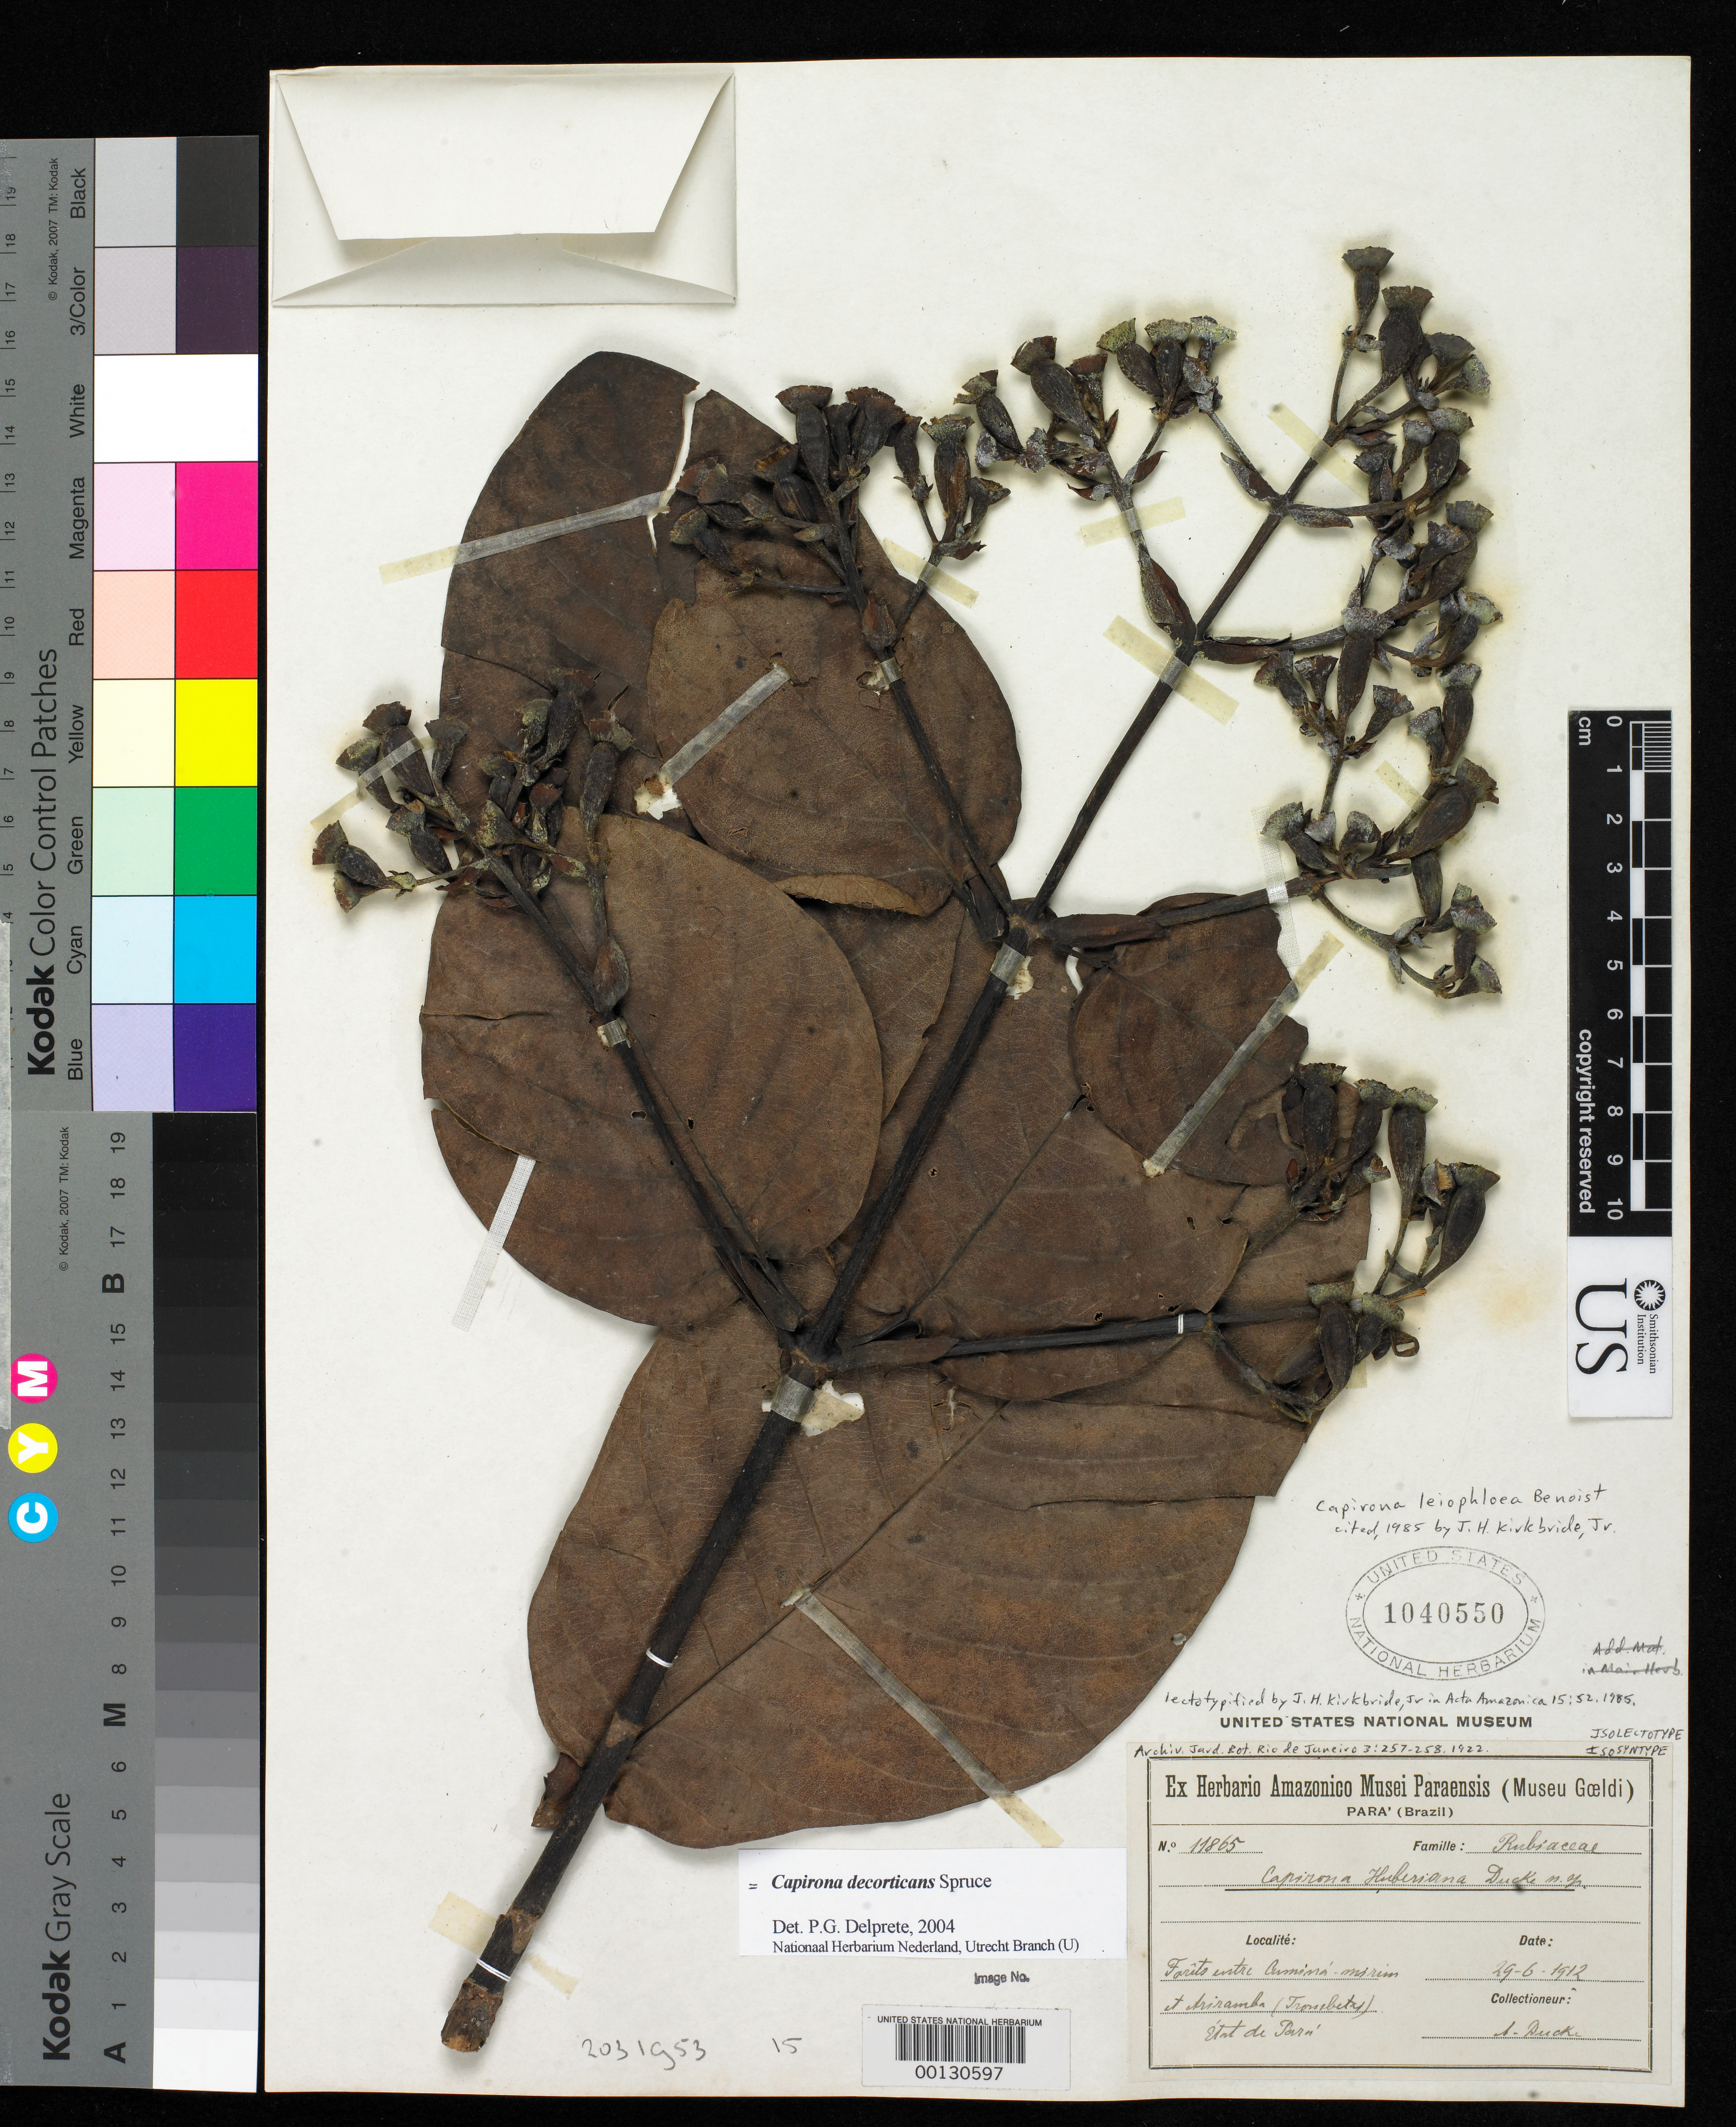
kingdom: Plantae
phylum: Tracheophyta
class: Magnoliopsida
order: Gentianales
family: Rubiaceae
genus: Capirona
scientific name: Capirona huberiana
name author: Ducke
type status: Isolectotype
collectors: A. Ducke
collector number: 11865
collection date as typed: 29 Jun 1912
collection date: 1912-06-29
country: Brazil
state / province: Pará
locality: Forets of Armenia.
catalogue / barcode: US 1040550